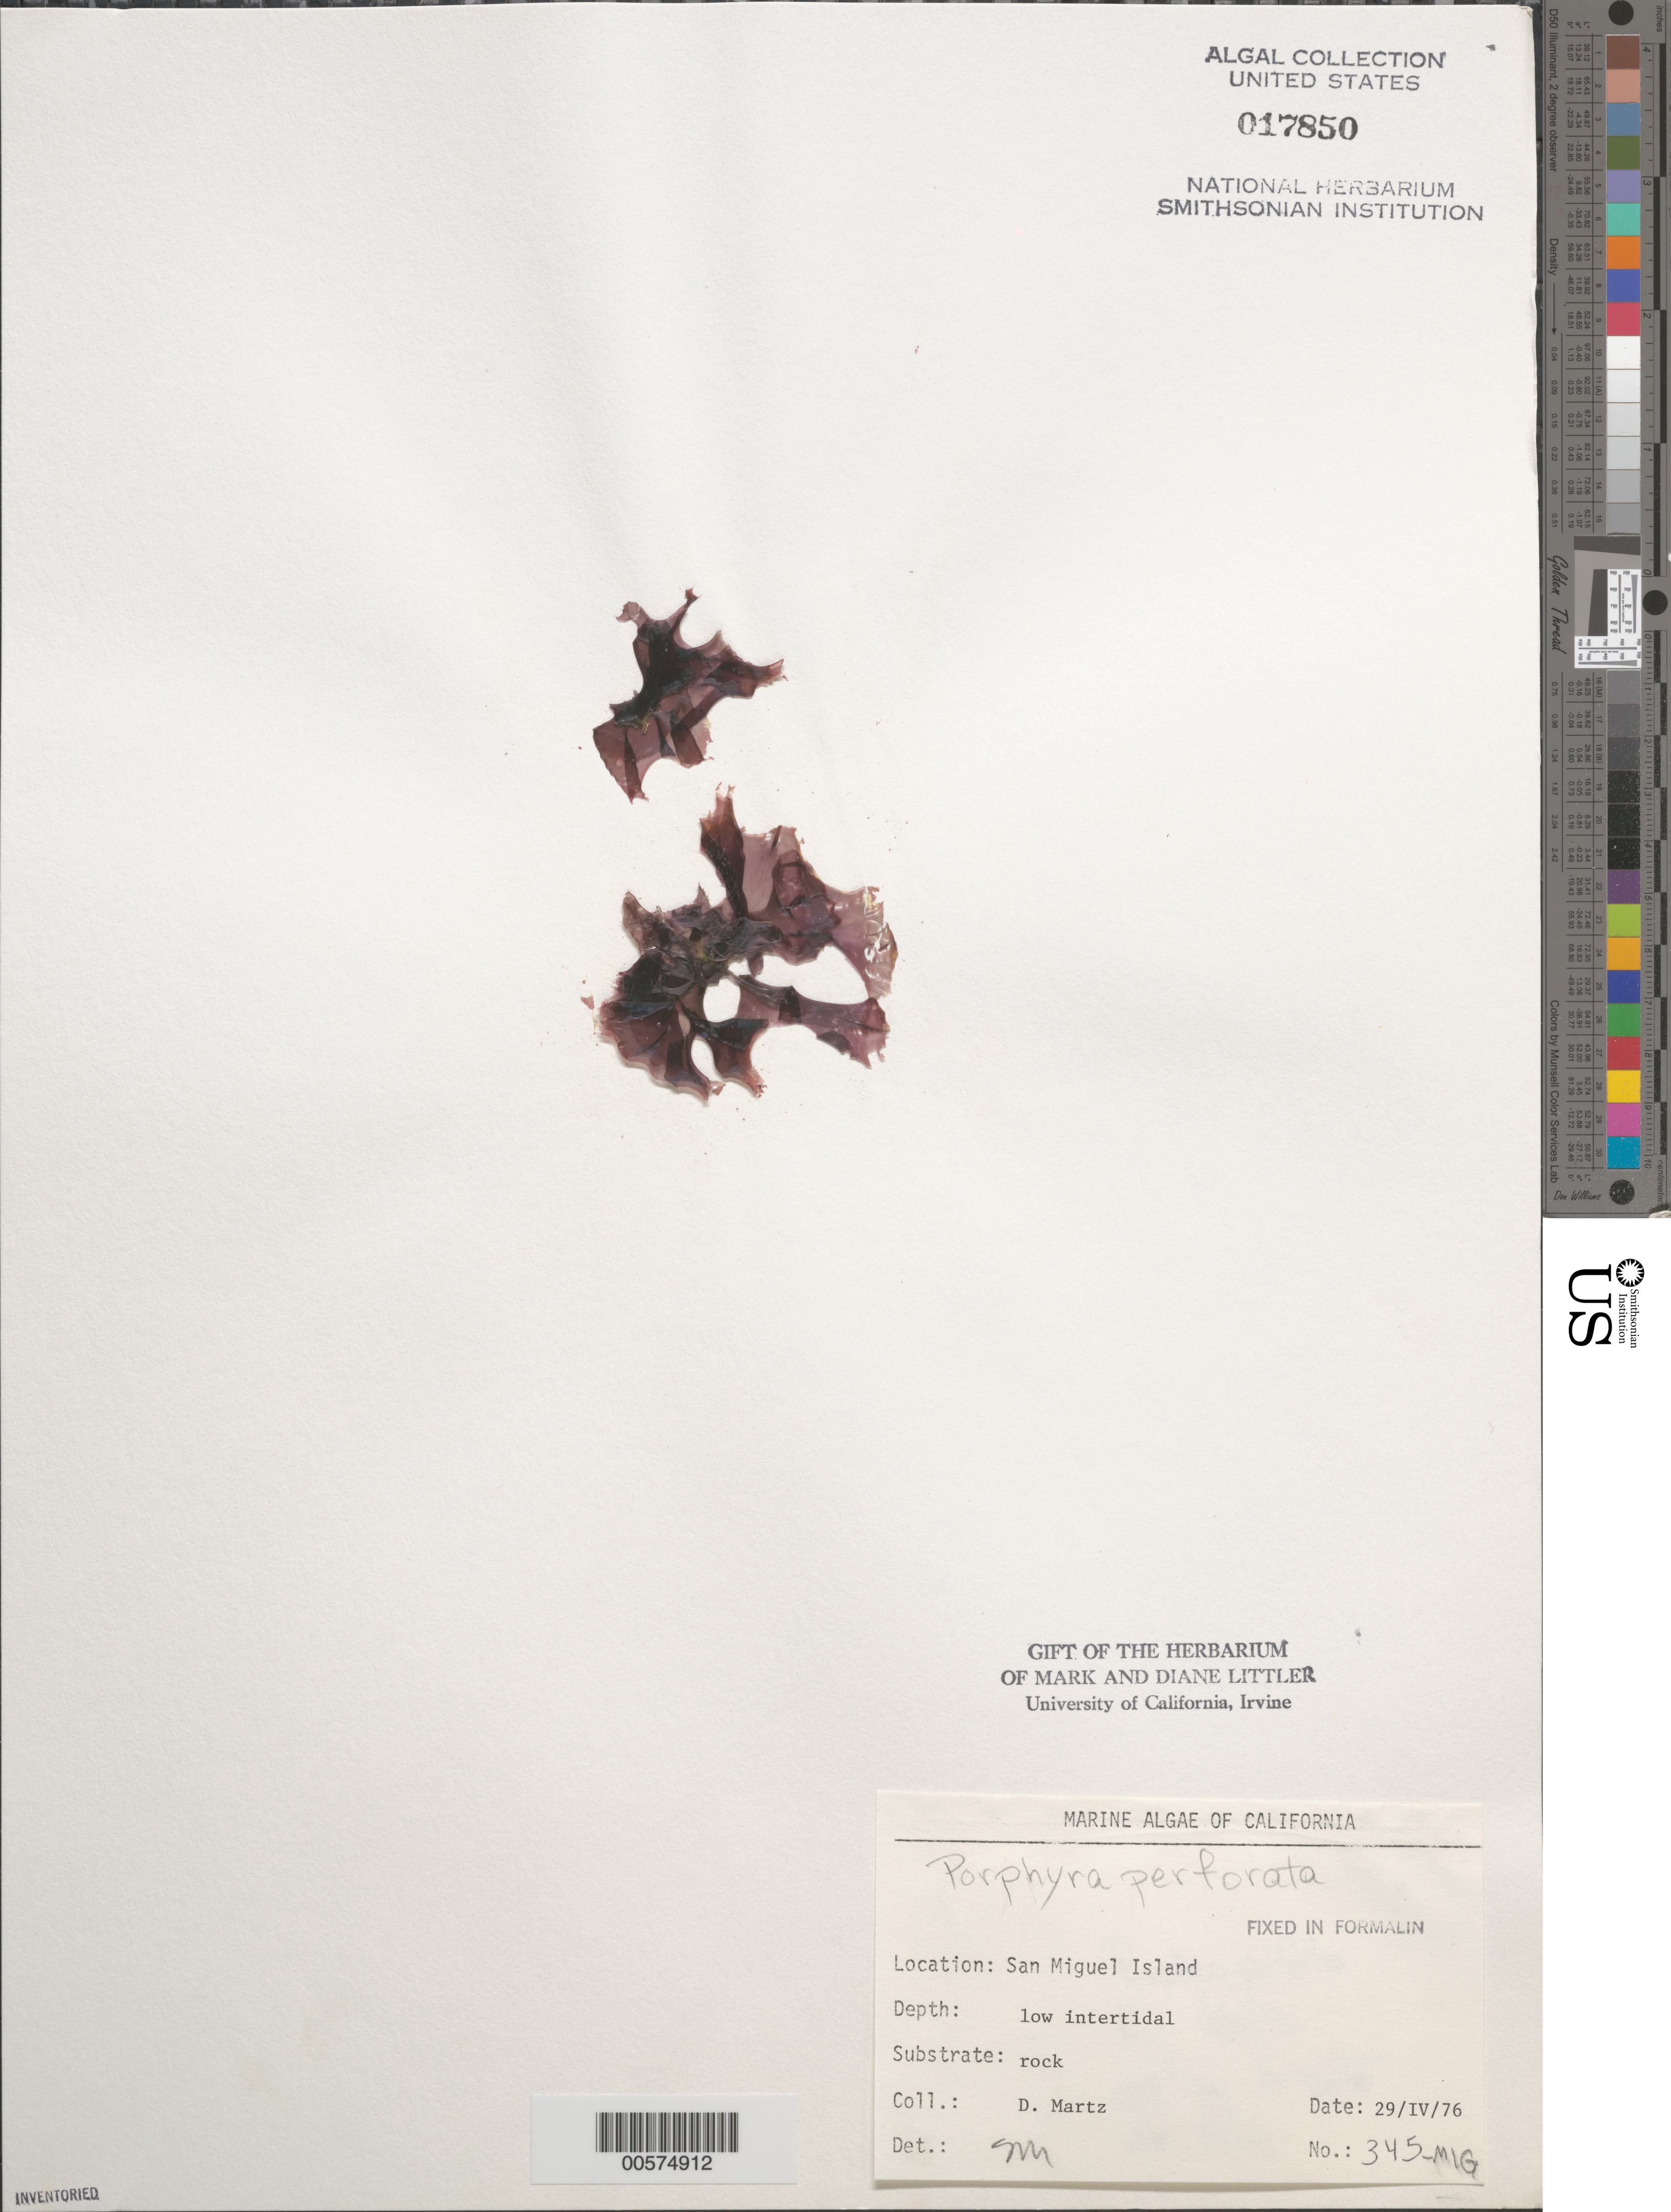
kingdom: Plantae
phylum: Rhodophyta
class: Bangiophyceae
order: Bangiales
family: Bangiaceae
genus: Pyropia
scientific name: Pyropia perforata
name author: (J. Agardh) S.C. Lindstrom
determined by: Algae name updating Project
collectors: D. Martz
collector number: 345-mig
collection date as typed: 29 Apr 1976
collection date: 1976-04-29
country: United States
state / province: California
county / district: Santa Barbara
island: San Miguel Island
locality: Cuyler Harbor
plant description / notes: BLM-SOCALBIGHT Rocky Intertidal Survey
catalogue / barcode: US 17850